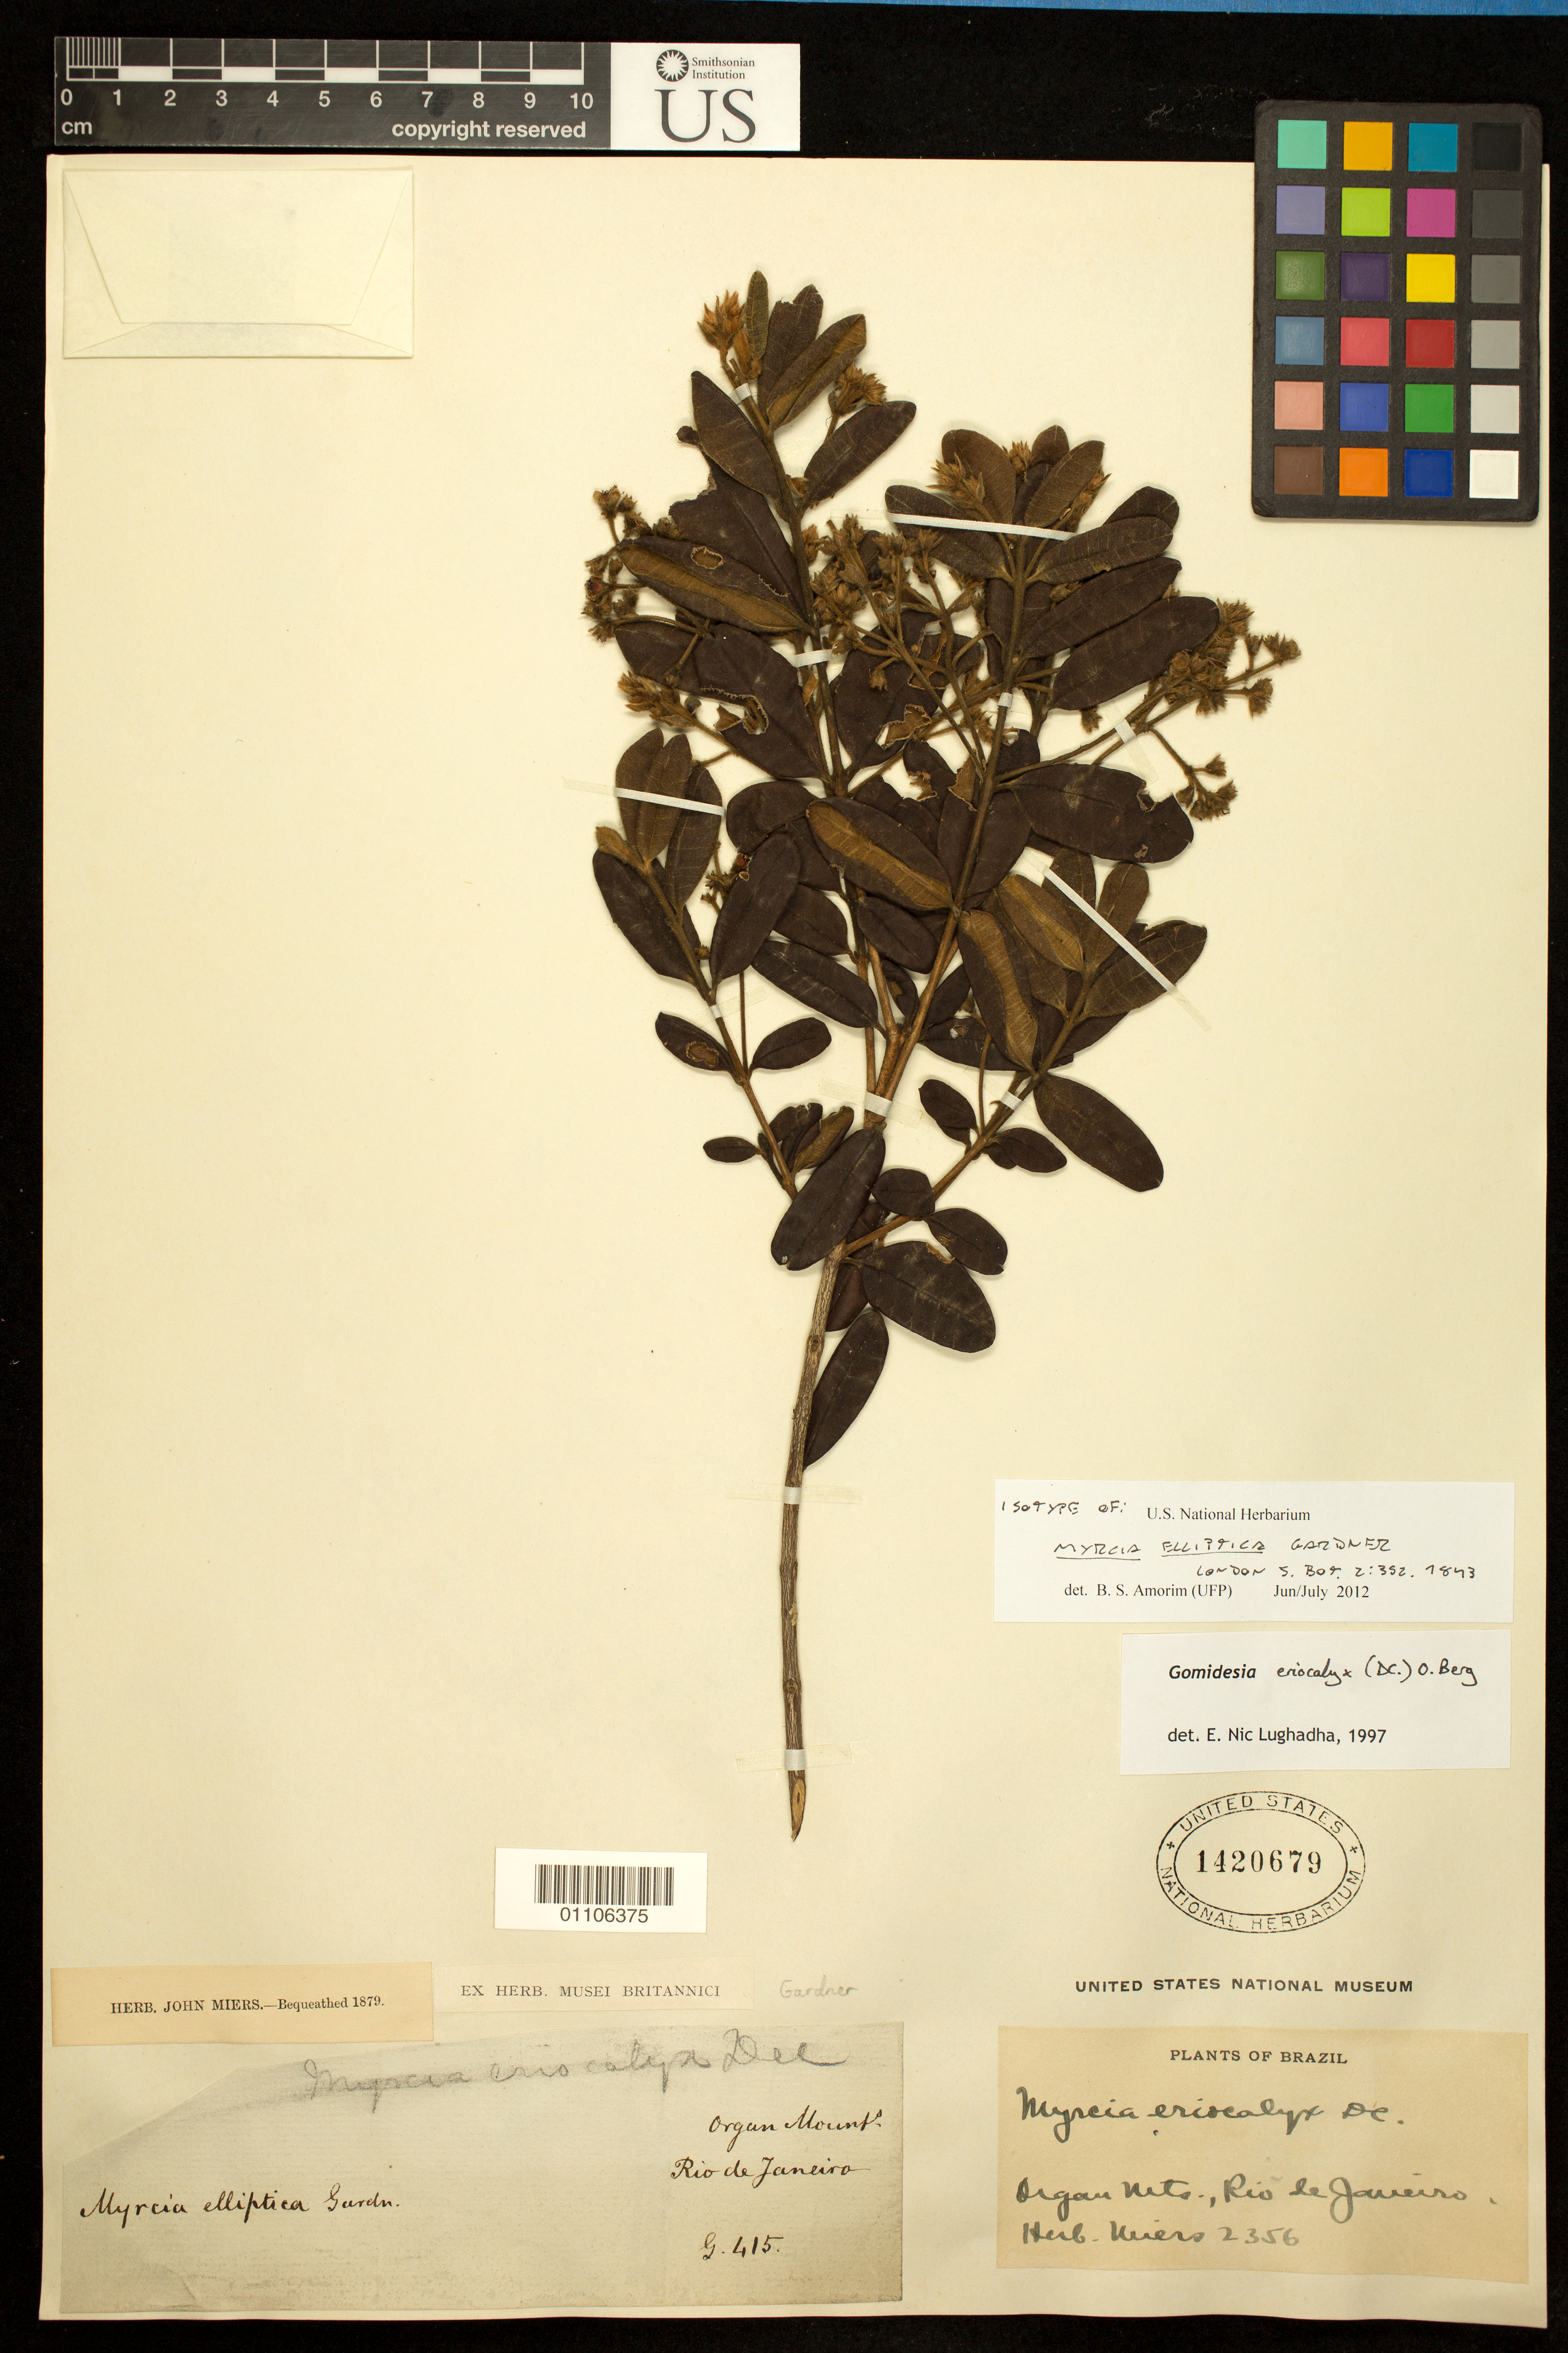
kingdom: Plantae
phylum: Tracheophyta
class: Magnoliopsida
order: Myrtales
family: Myrtaceae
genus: Myrcia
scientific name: Myrcia elliptica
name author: Gardner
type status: Isotype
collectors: G. Gardner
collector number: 415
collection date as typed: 1838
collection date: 1838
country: Brazil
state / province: Rio de Janeiro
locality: Organ Mountains.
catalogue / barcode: US 1420679